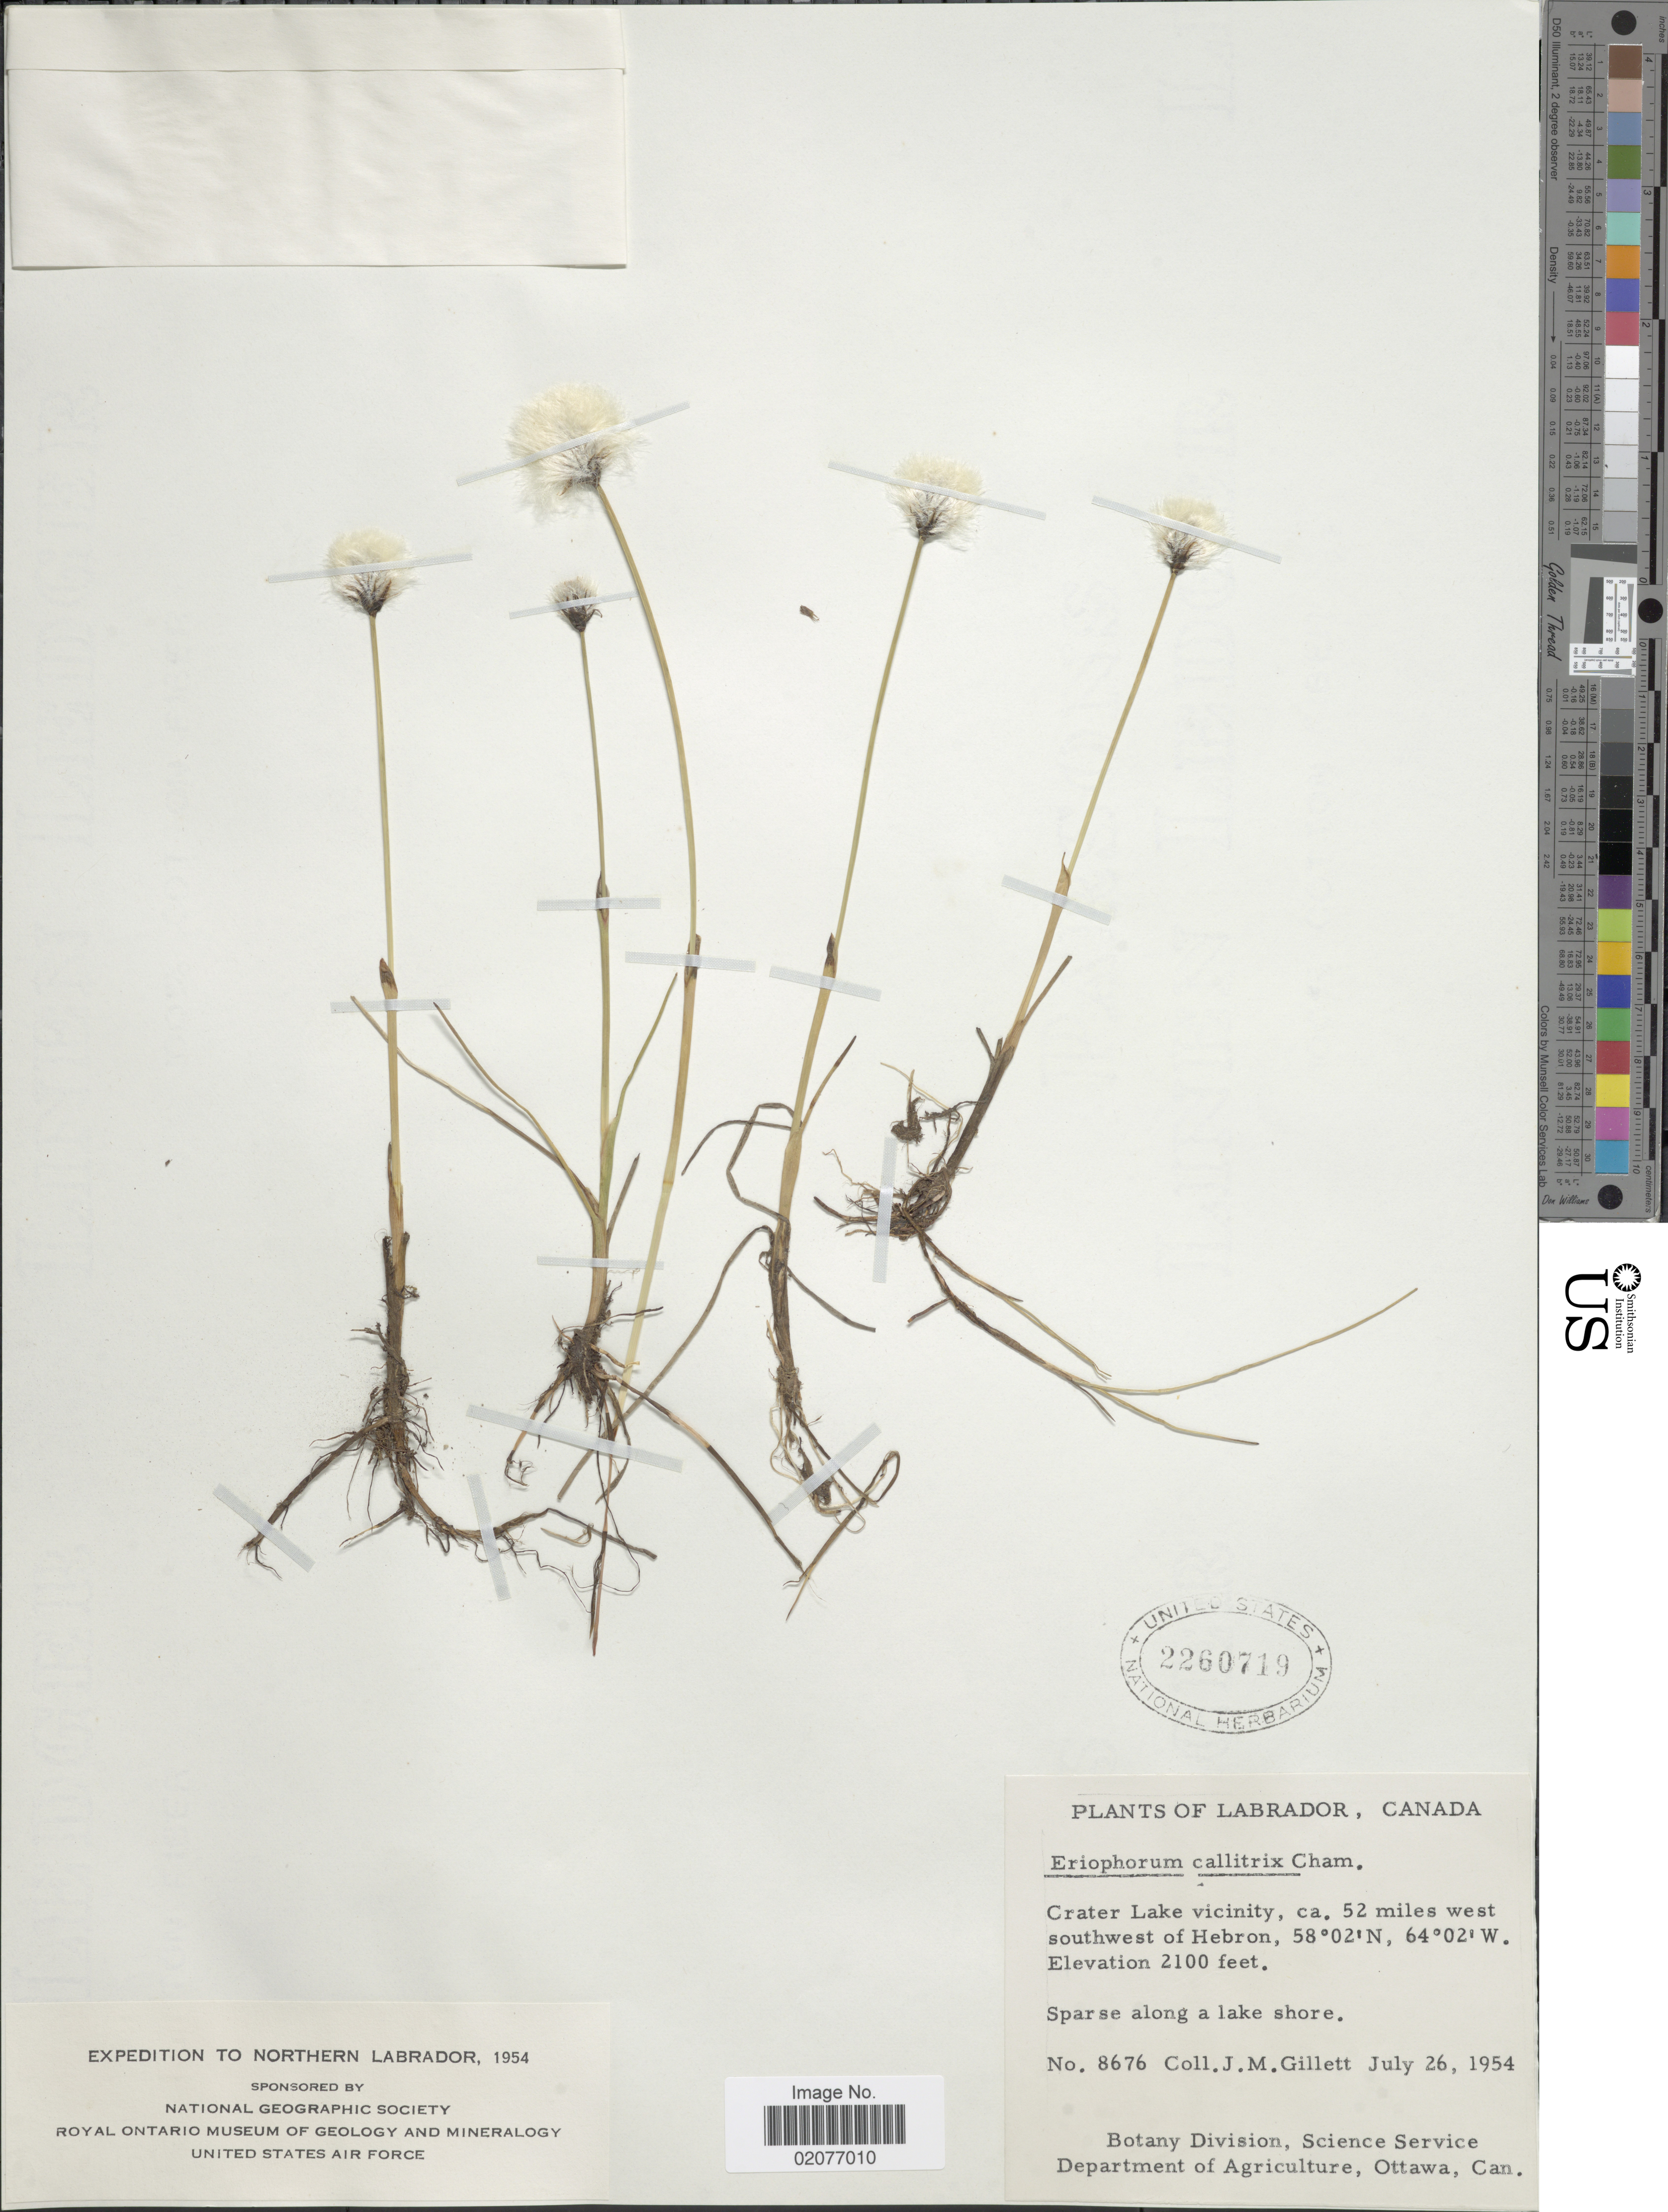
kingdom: Plantae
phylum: Tracheophyta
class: Liliopsida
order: Poales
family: Cyperaceae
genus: Eriophorum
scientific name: Eriophorum callitrix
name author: Cham. ex C.A. Mey.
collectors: J. M. Gillett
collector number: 8676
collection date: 1954-07-26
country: Canada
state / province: Newfoundland and Labrador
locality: Crater Lake vicinity, ca 52 miles west southwest of Hebron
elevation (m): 640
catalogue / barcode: US 2260719